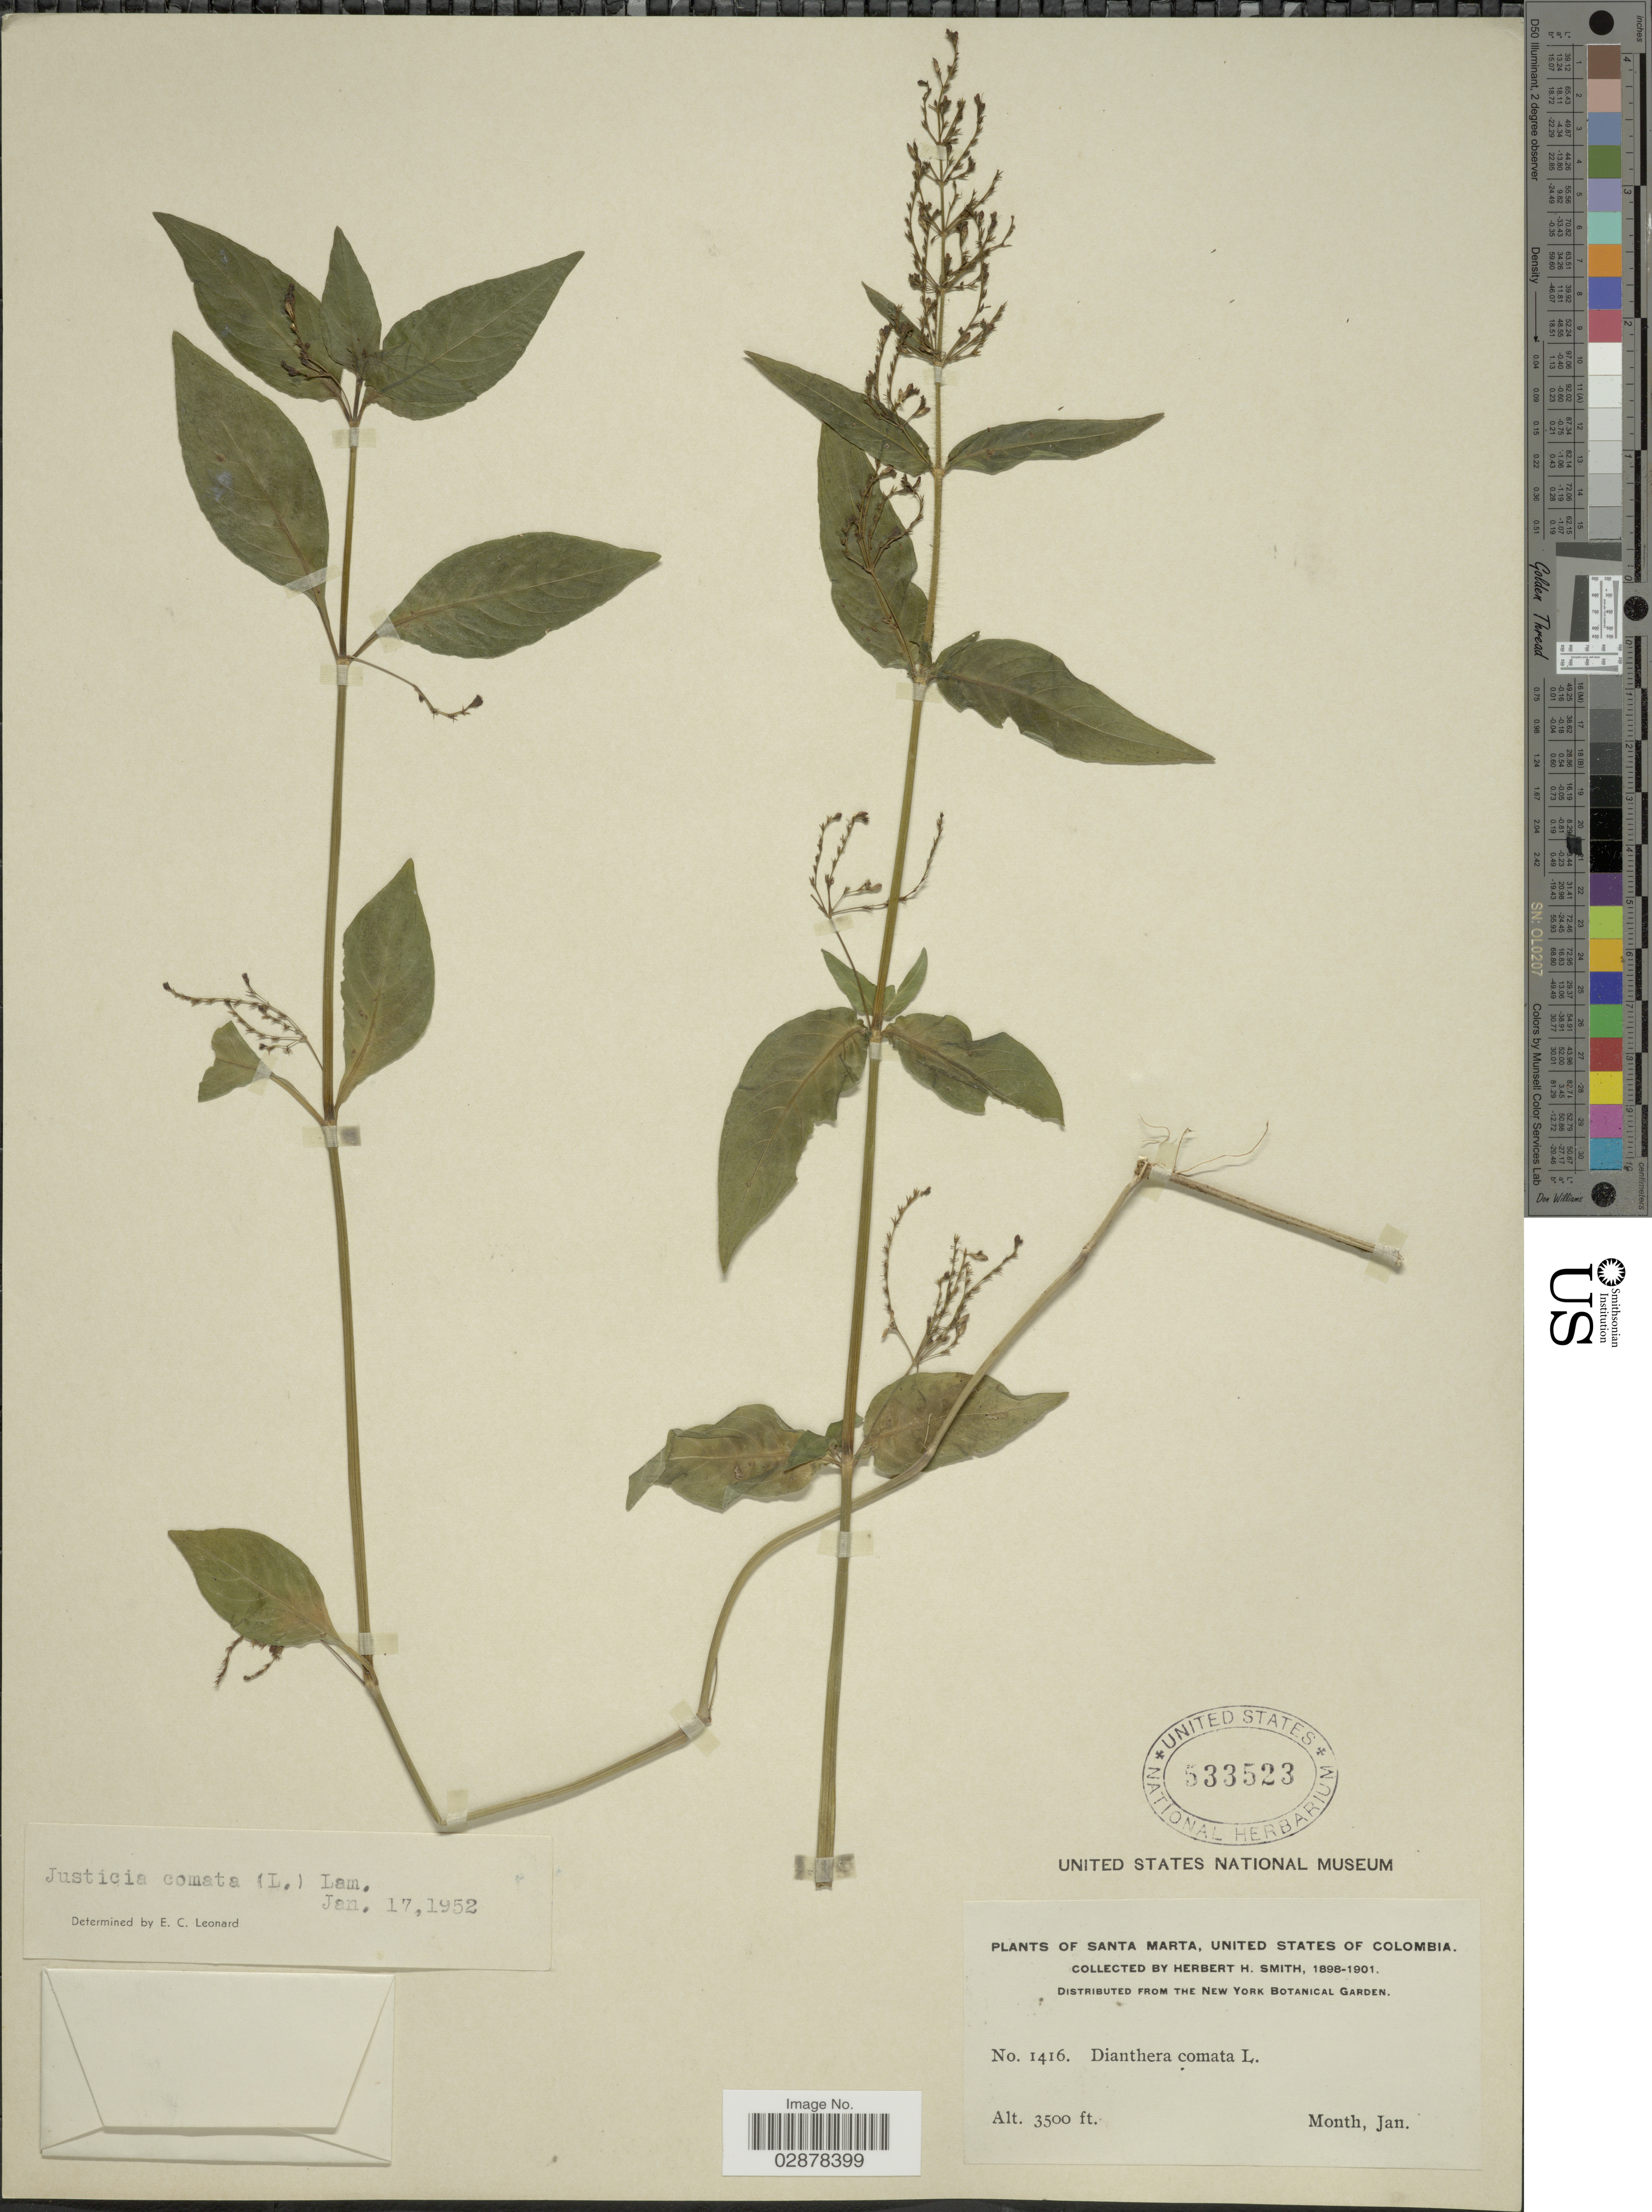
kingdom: Plantae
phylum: Tracheophyta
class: Magnoliopsida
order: Lamiales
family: Acanthaceae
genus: Justicia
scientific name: Justicia comata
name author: (L.) Lam.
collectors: Herbert H. Smith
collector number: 1416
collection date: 1898-01/1901-01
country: Colombia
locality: Santa Marta, United States of Colombia.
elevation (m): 1067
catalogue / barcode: US 533523